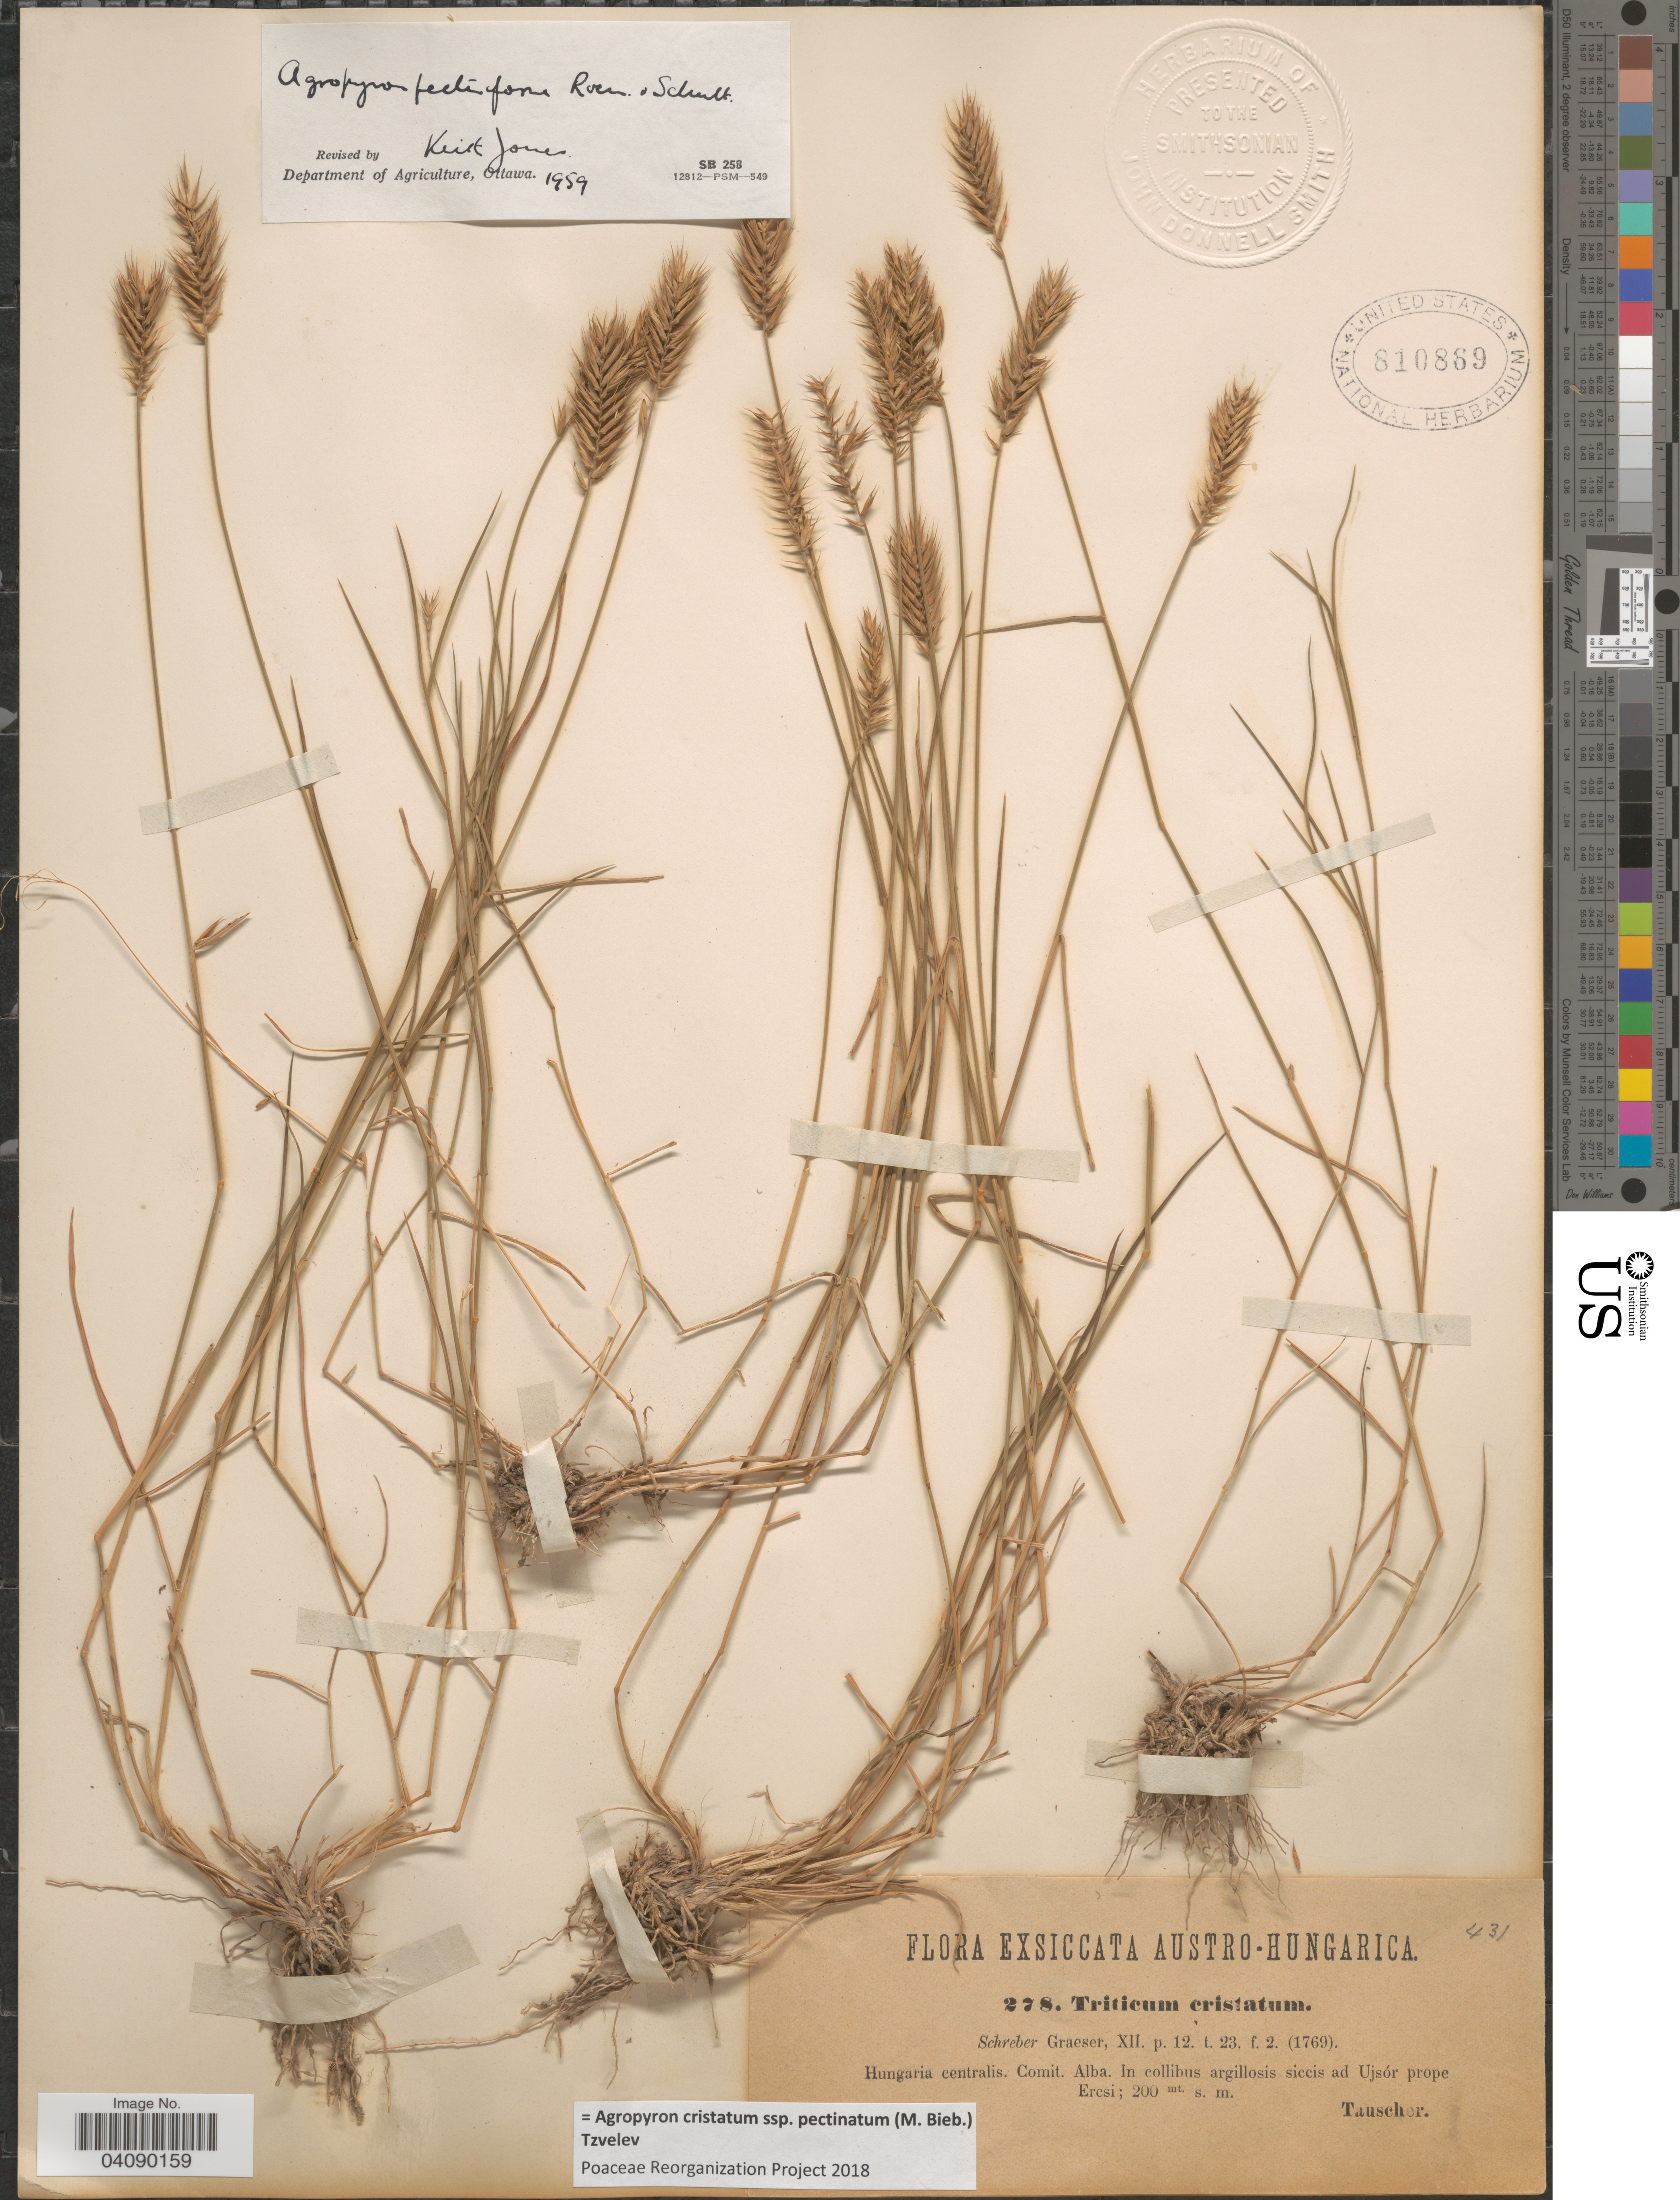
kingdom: Plantae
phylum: Tracheophyta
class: Liliopsida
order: Poales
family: Poaceae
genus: Agropyron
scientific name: Agropyron cristatum subsp. pectinatum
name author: (M. Bieb.) Tzvelev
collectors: Tauscher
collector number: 278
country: Hungary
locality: Austro-Hungarica. Hungaria centralis. Comit. Alba. In collibus argillosis siccis ad Ujsór prope Ercsi.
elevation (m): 200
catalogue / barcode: US 810869